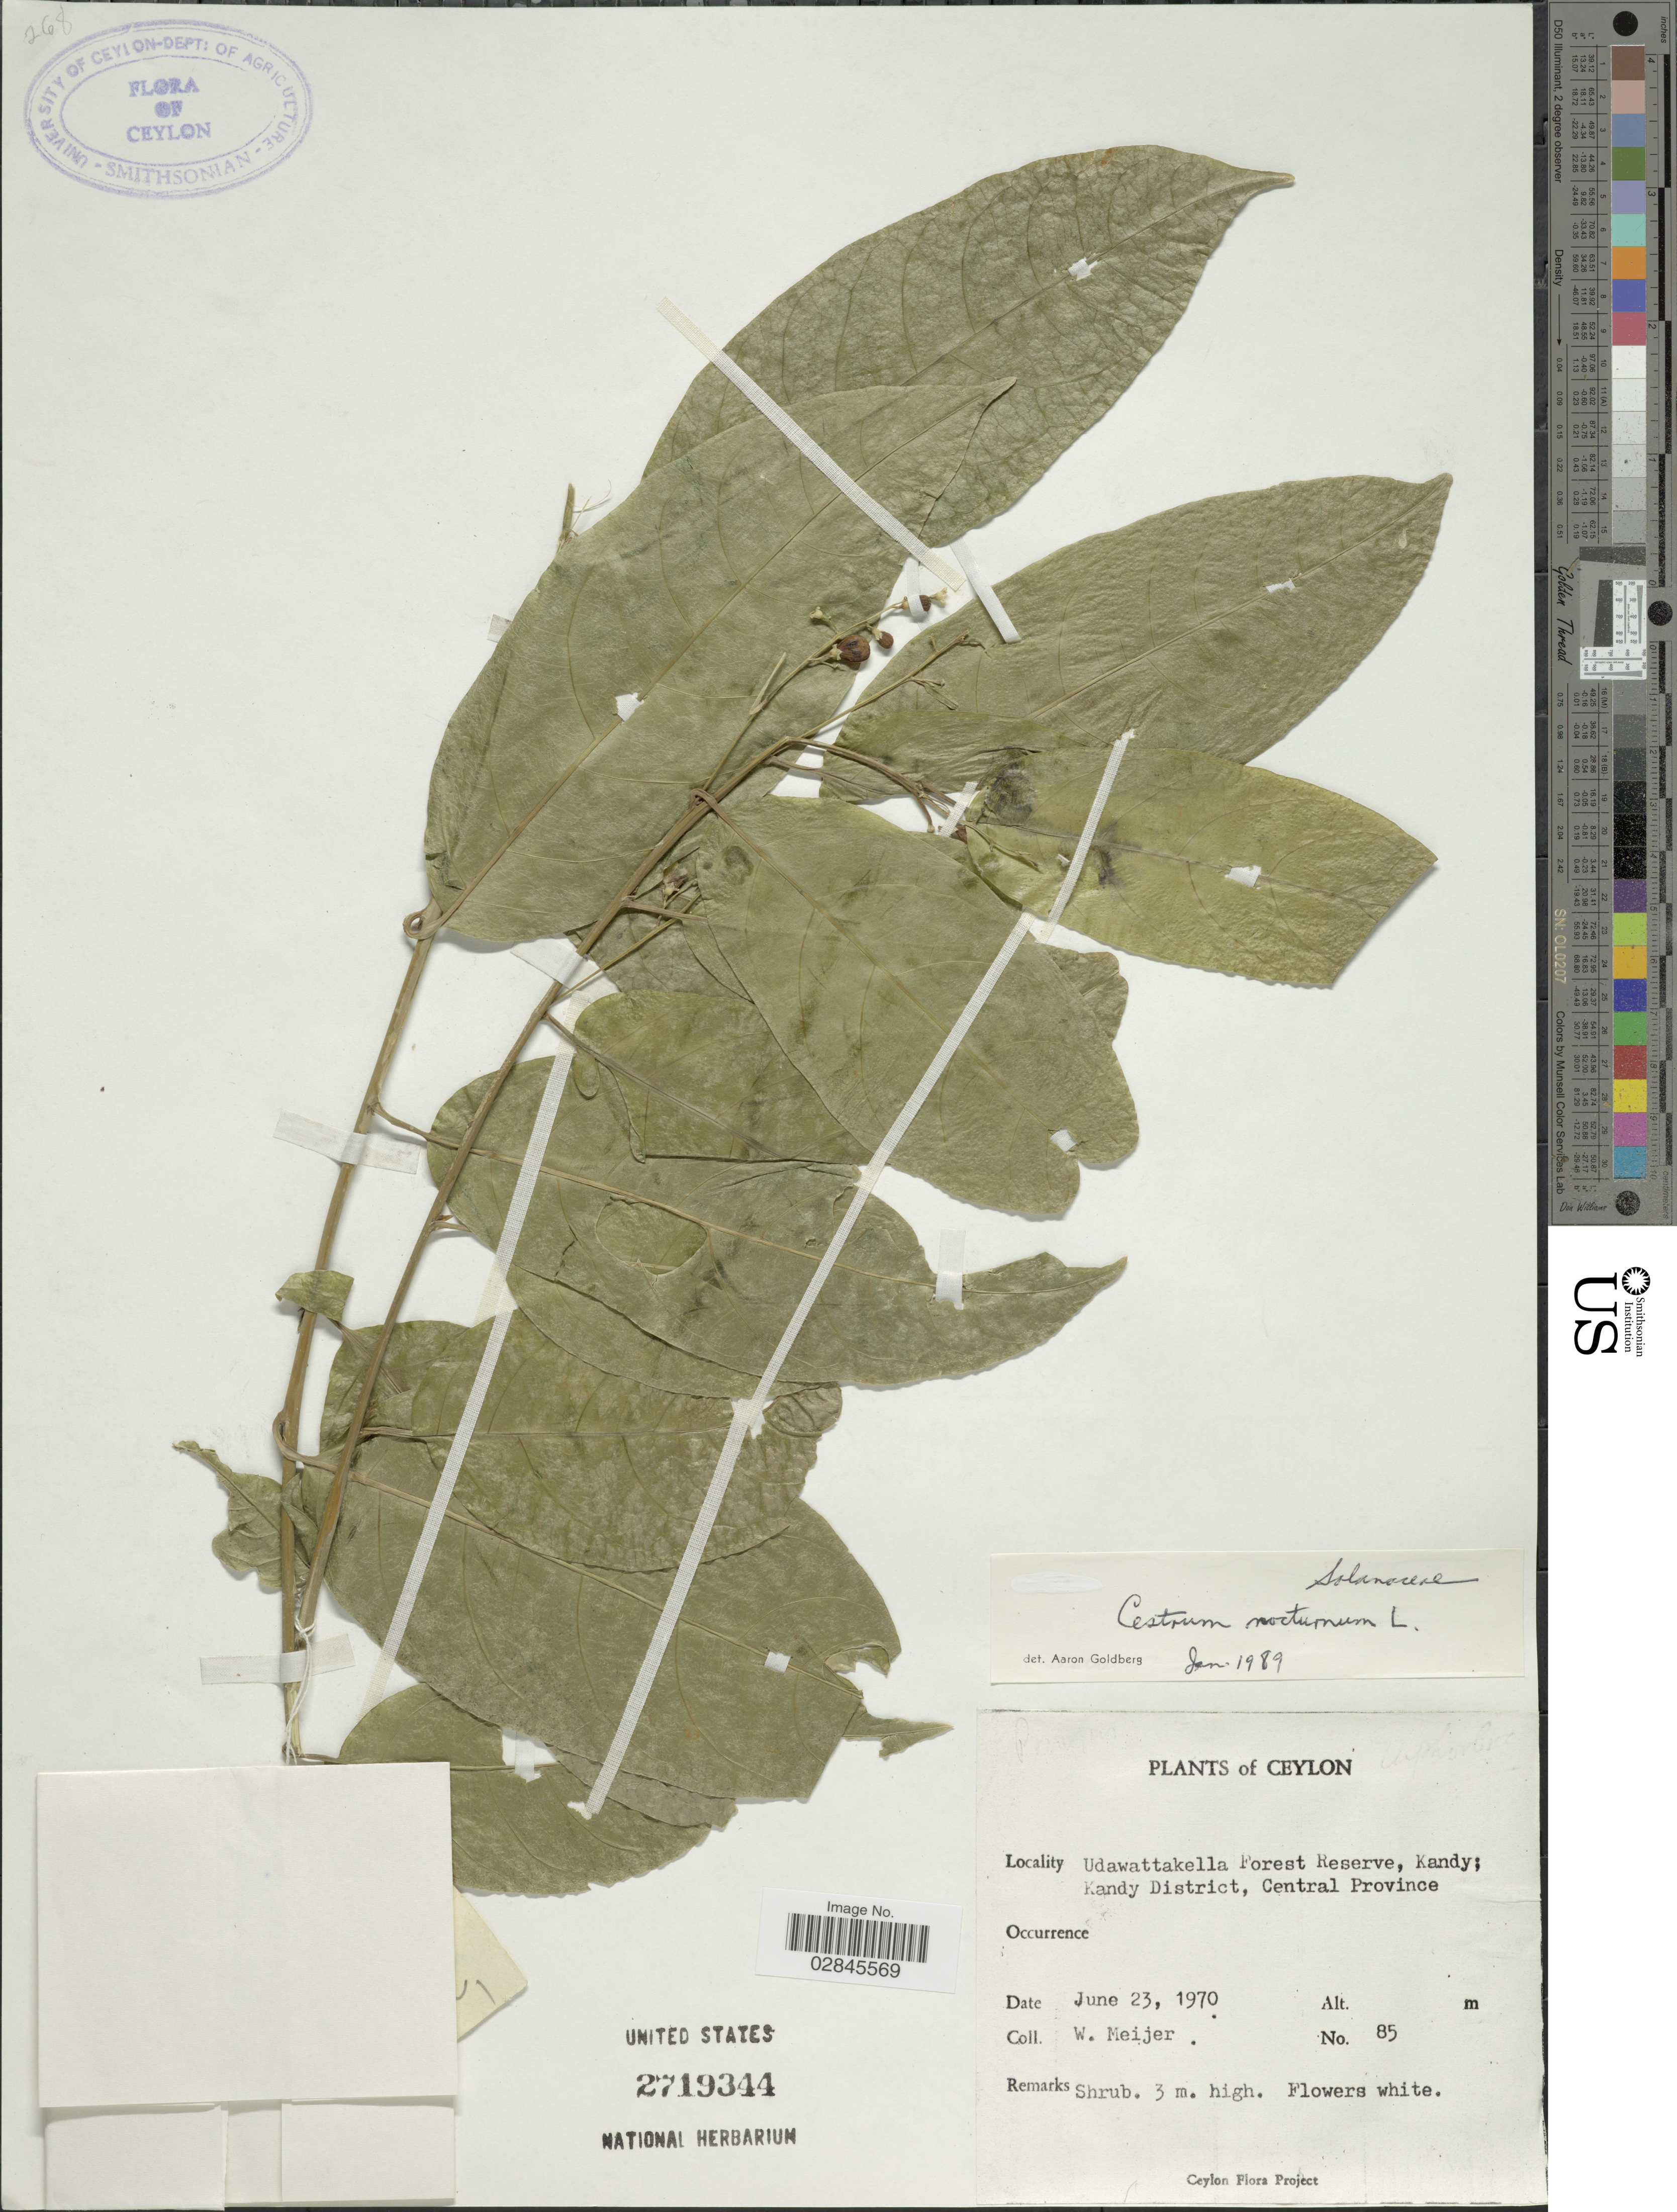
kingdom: Plantae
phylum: Tracheophyta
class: Magnoliopsida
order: Solanales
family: Solanaceae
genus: Cestrum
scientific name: Cestrum nocturnum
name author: L.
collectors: W. Meijer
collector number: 85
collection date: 1970-06-23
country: Sri Lanka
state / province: Central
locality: Ceylon. Udawattakella Forest Reserve, Kandy; Kandy District.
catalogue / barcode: US 2719344